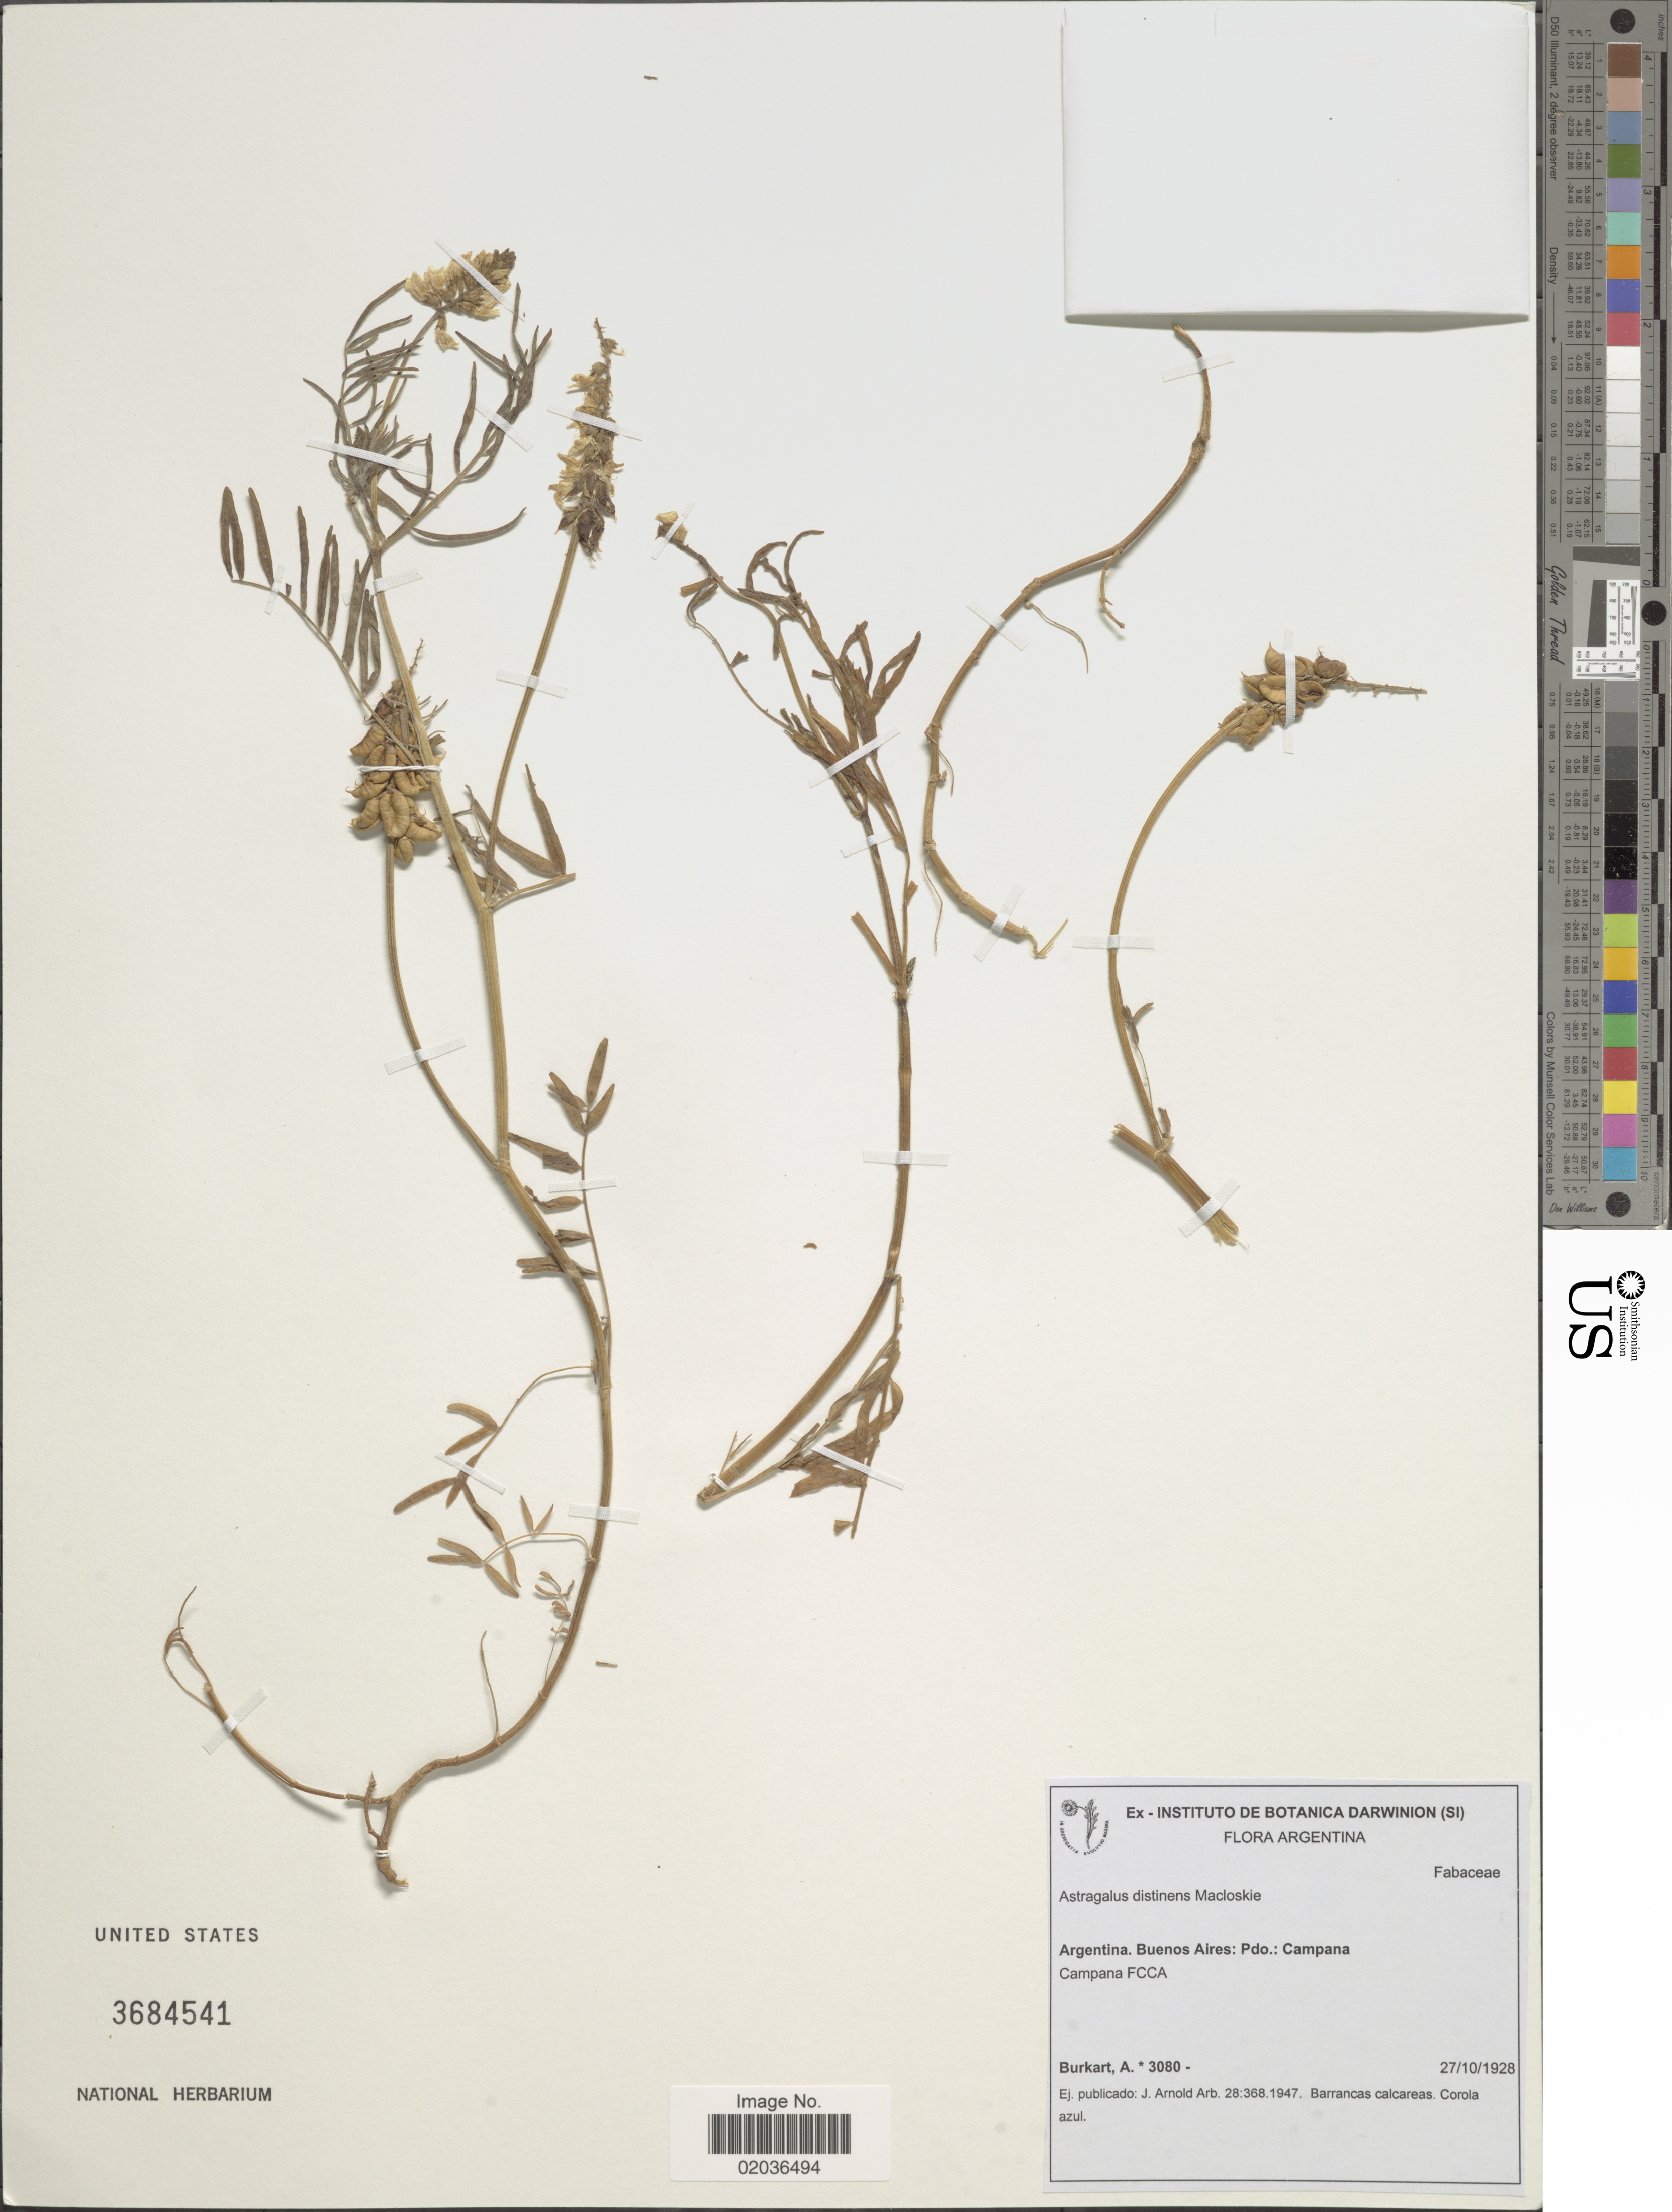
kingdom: Plantae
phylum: Tracheophyta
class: Magnoliopsida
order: Fabales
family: Fabaceae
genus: Astragalus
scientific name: Astragalus distinens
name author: Macloskie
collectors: A. E. Burkart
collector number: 3080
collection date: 1928-10-27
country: Argentina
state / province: Buenos Aires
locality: Argentina. Buenos Aires: Pdo.: Campana. Campana FCCA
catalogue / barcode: US 3684541